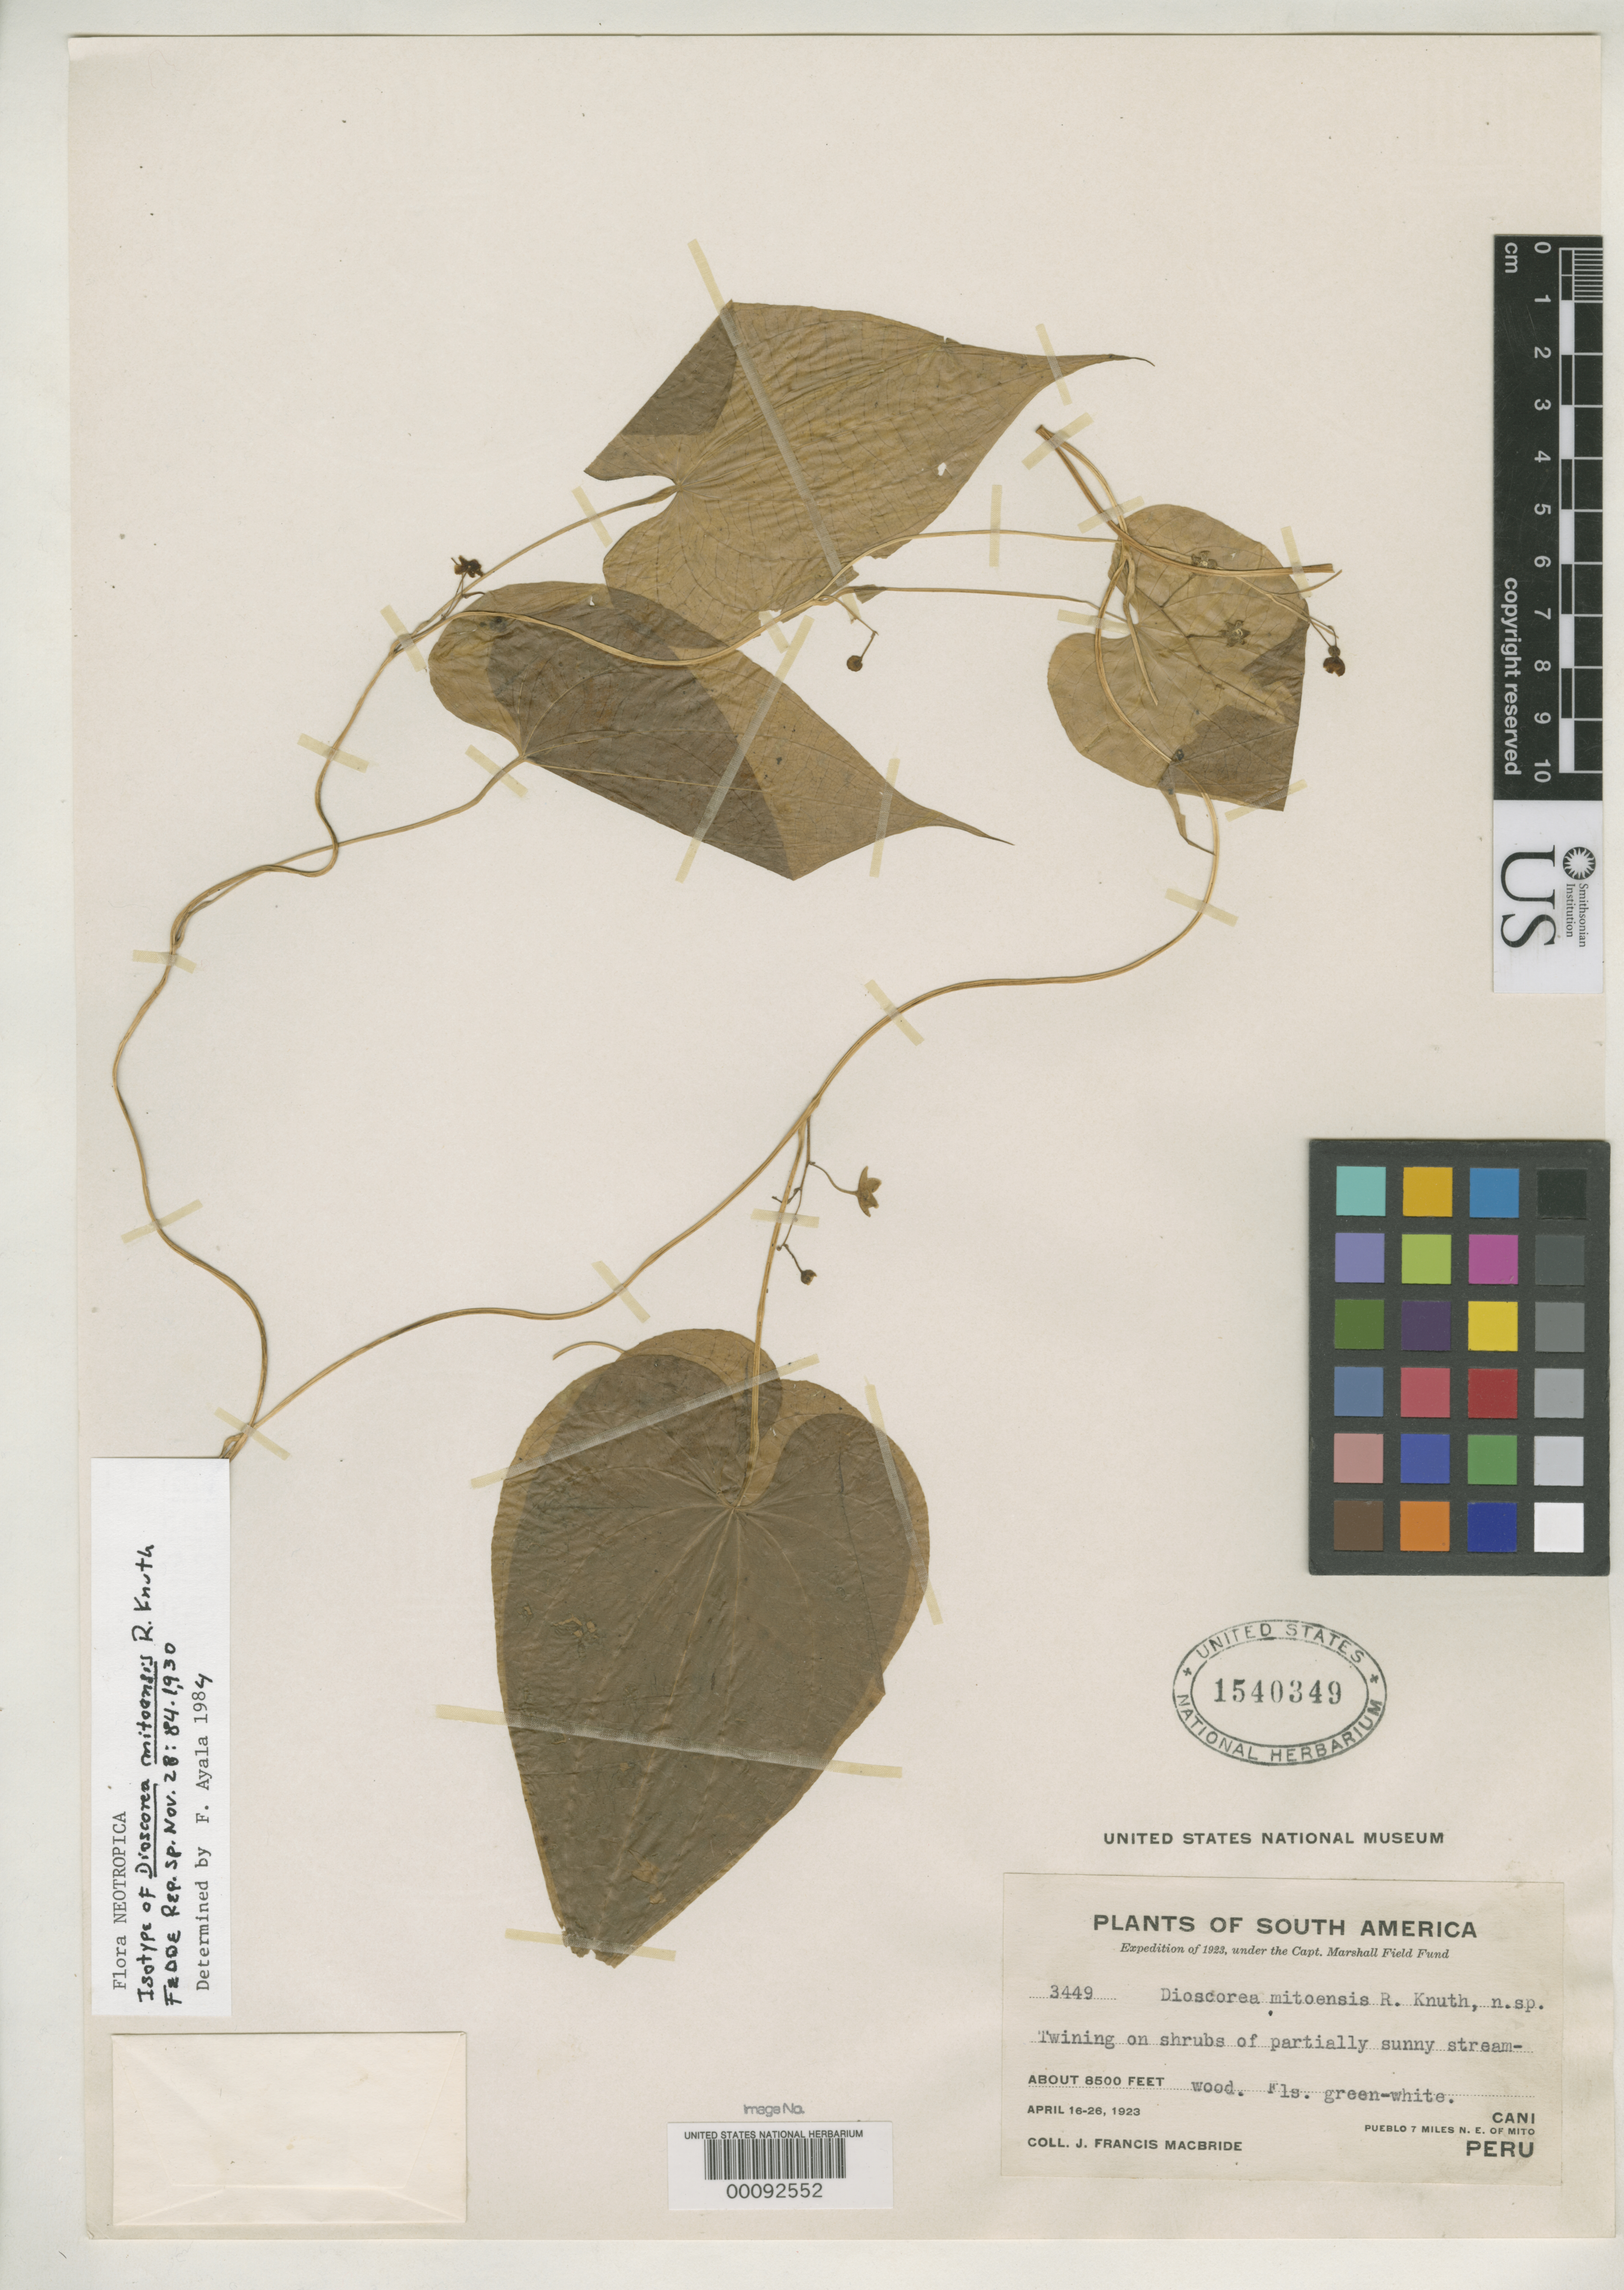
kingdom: Plantae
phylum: Tracheophyta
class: Liliopsida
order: Dioscoreales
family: Dioscoreaceae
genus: Dioscorea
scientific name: Dioscorea mitoensis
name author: R. Knuth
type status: Isotype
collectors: J. F. Macbride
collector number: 3449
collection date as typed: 16 Apr 1923 to 26 Apr 1923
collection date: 1923-04-16/1923-04-26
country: Peru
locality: Cani, pueblo 7 miles NE of Mito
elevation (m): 2591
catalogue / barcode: US 1540349